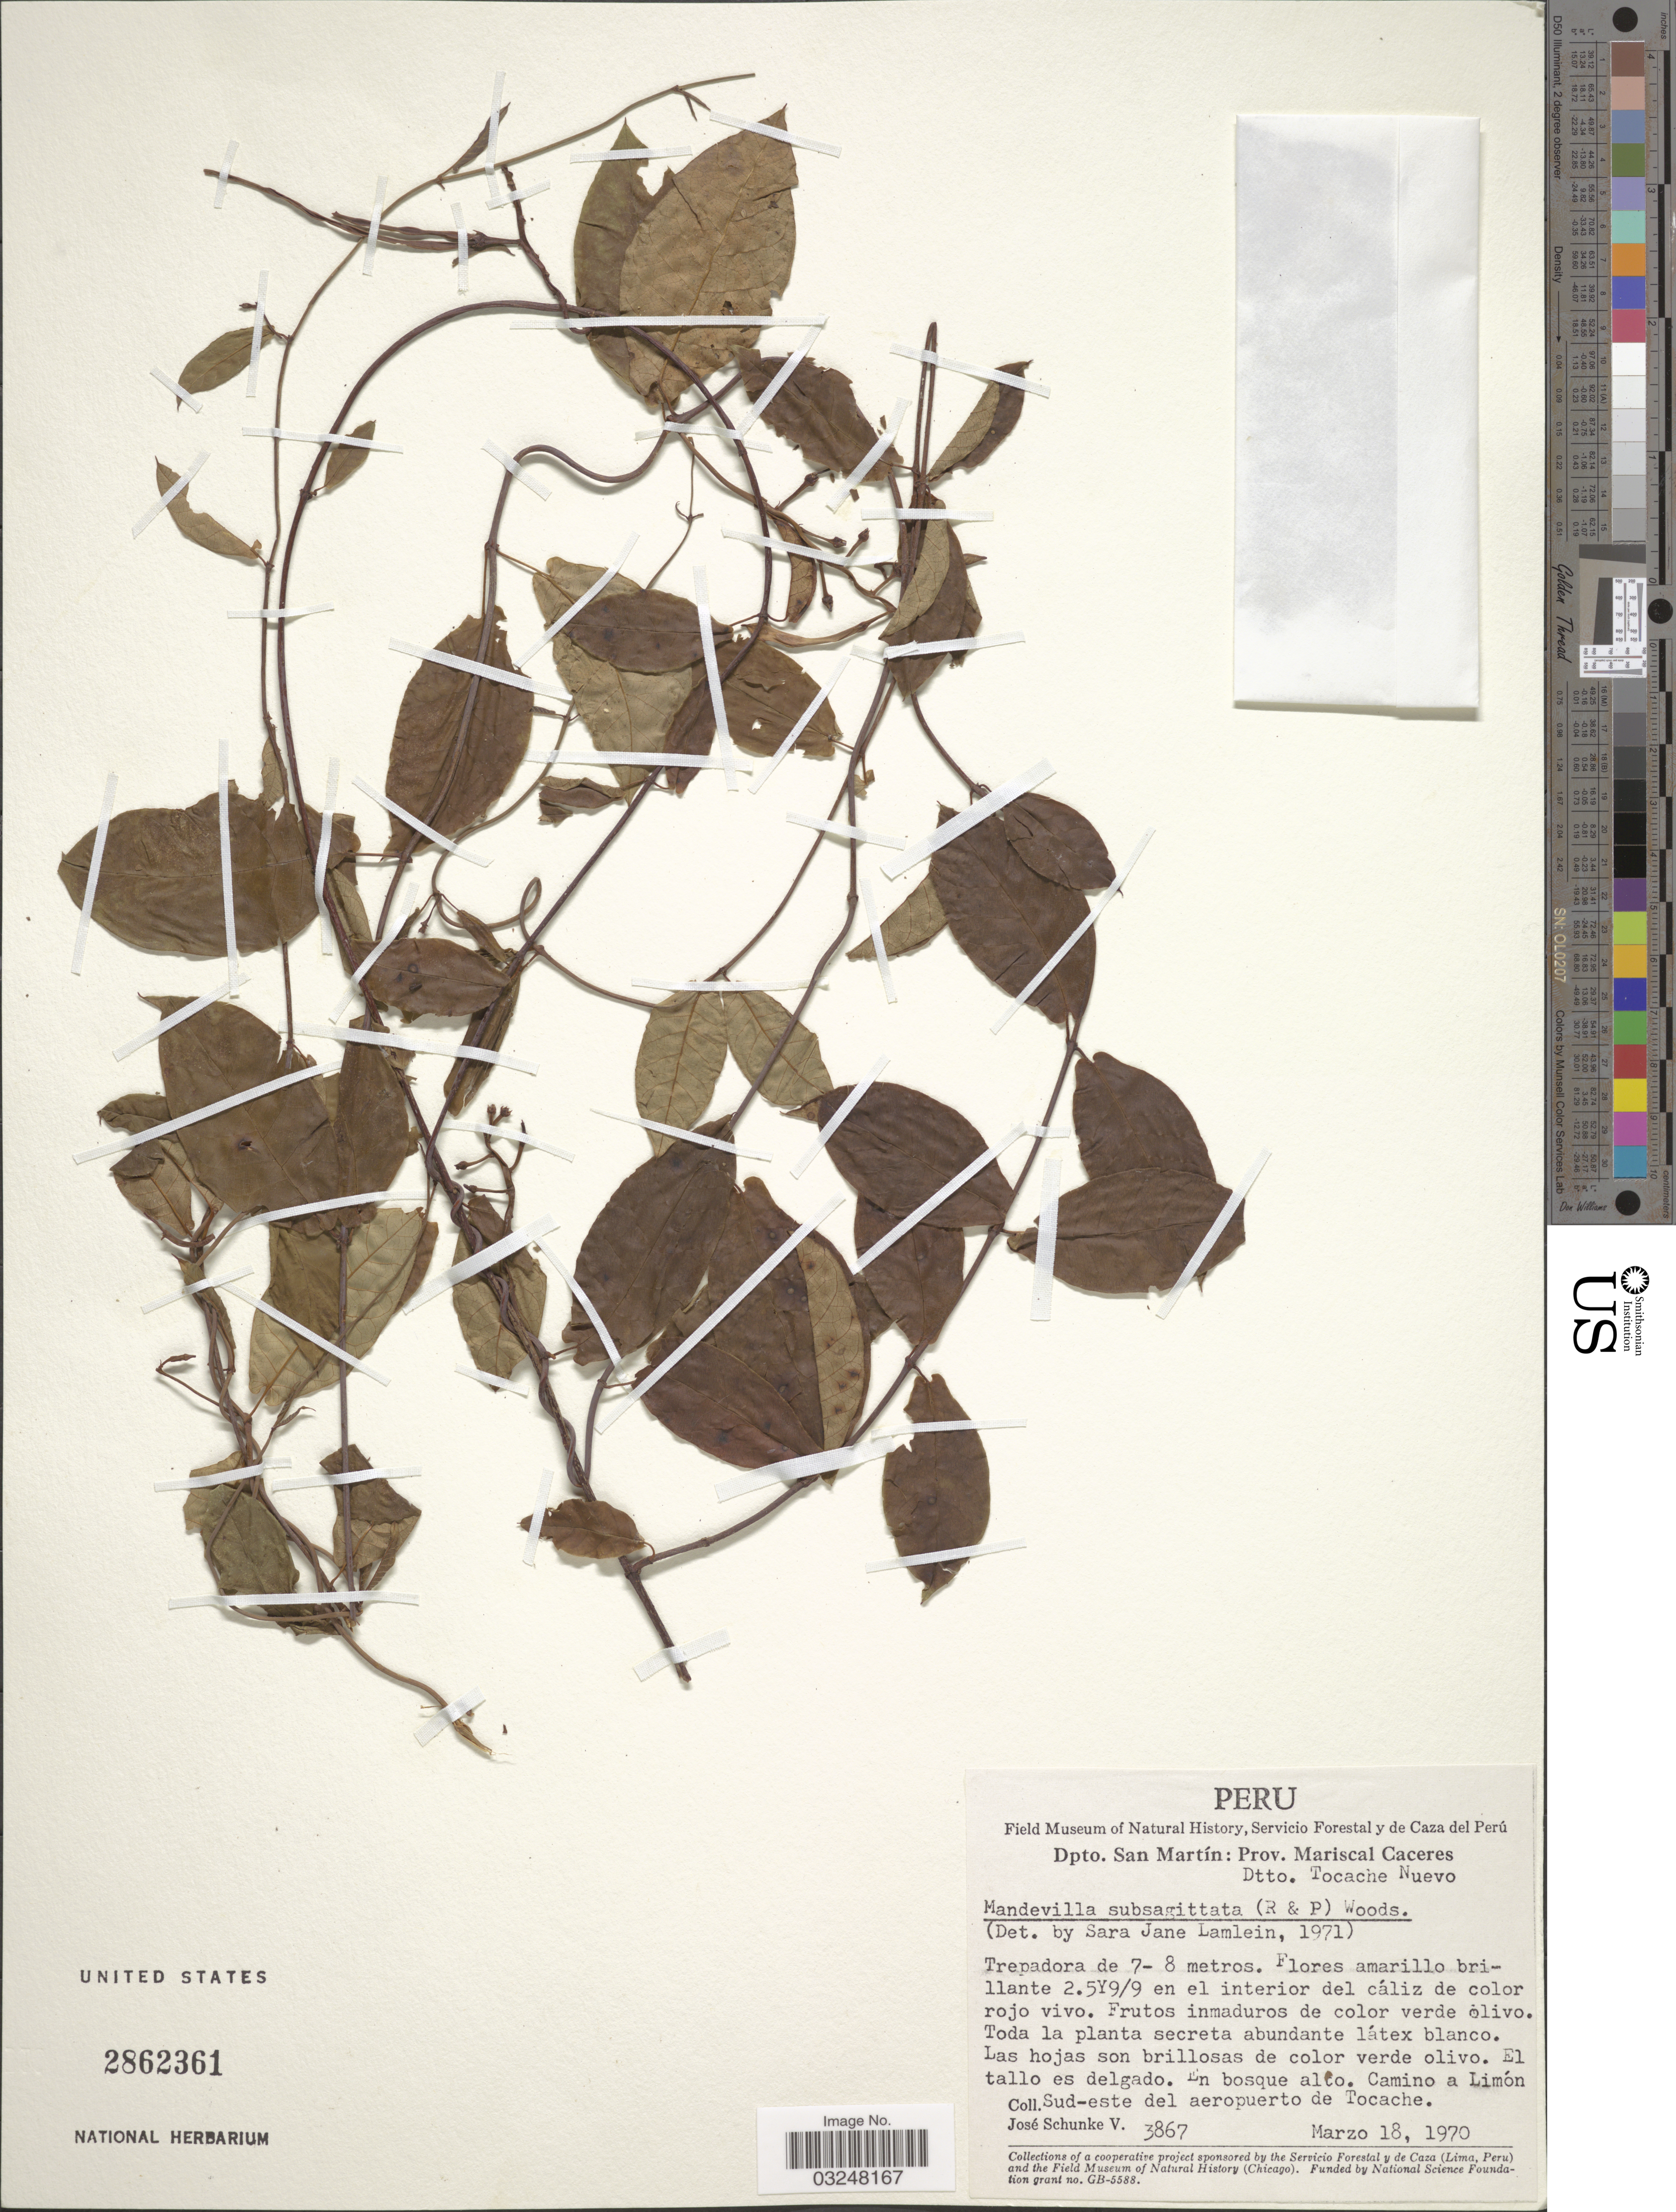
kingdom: Plantae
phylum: Tracheophyta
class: Magnoliopsida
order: Gentianales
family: Apocynaceae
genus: Mandevilla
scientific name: Mandevilla subsagittata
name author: (Ruiz & Pav.) Woodson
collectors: J. Schunke Vigo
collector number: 3867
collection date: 1970-03-18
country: Peru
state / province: San Martín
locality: Dpto. San Martín: Prov. Mariscal Caceres. Dtto. Tocache Nuevo. Camino a Limón Sud-este del aeropuerto de Tocache.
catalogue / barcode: US 2862361